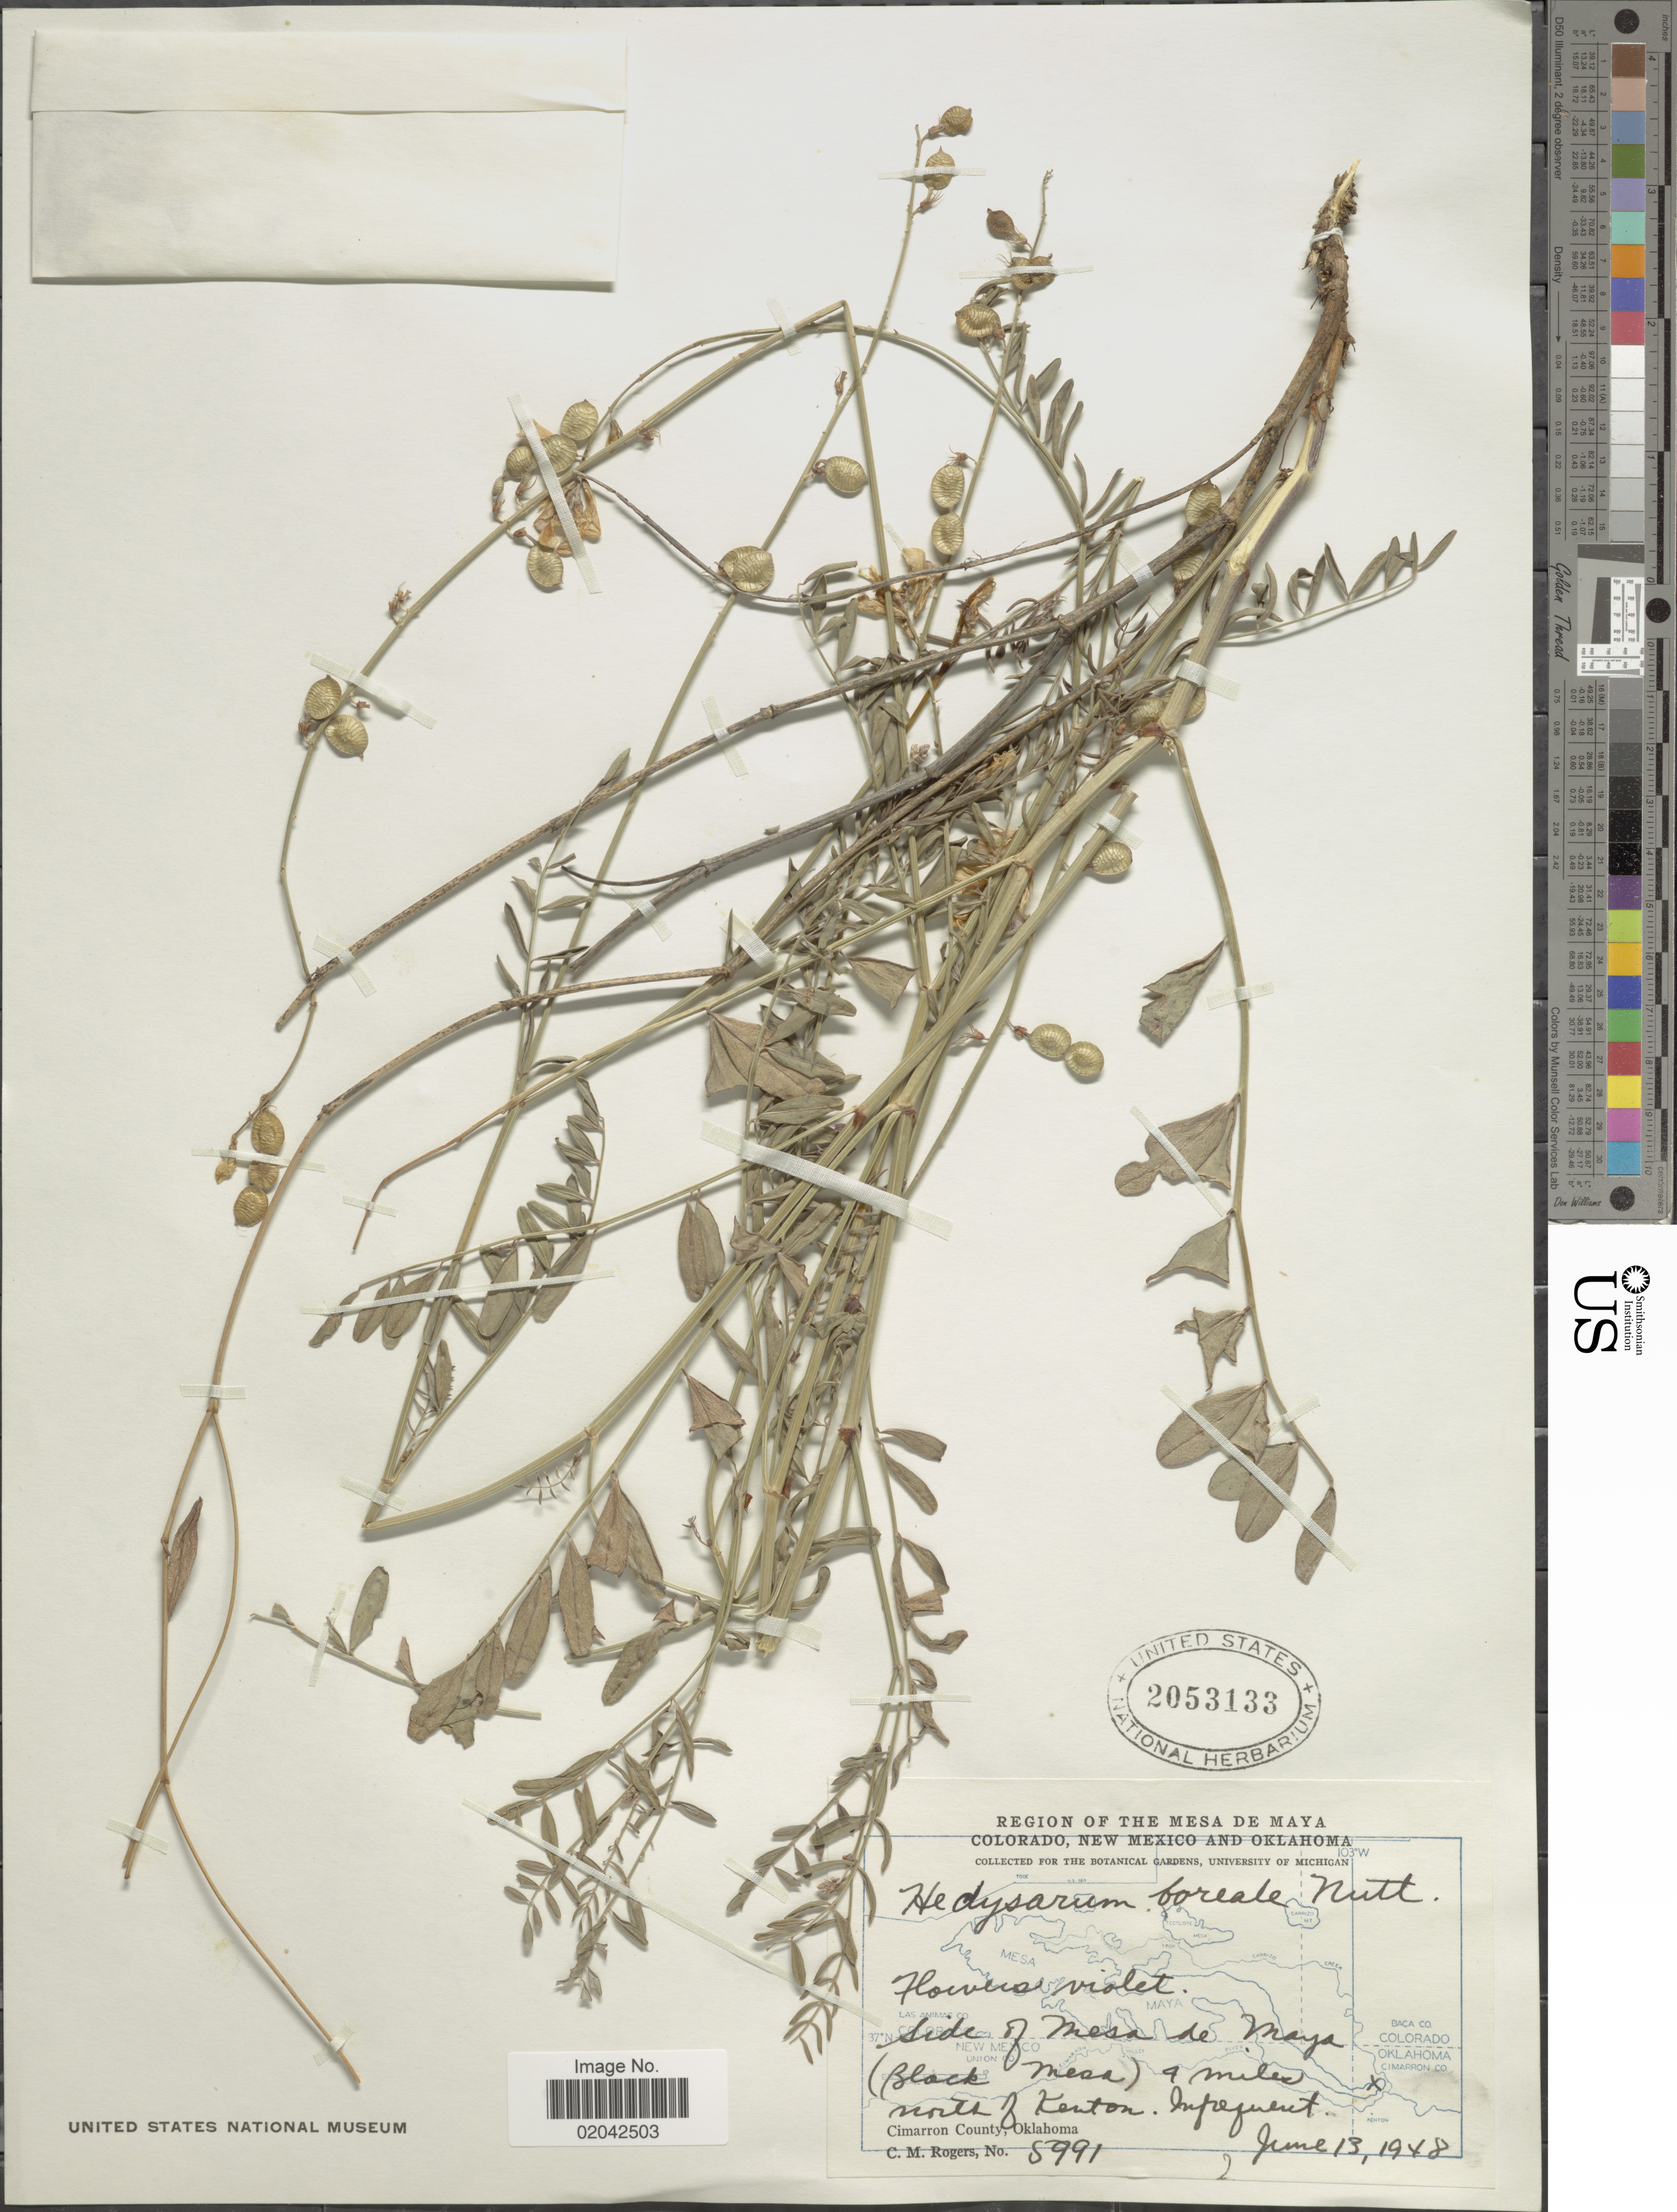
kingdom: Plantae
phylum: Tracheophyta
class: Magnoliopsida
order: Fabales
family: Fabaceae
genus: Hedysarum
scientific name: Hedysarum boreale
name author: Nutt.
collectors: C. M. Rogers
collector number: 5991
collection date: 1948-06-13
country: United States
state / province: Oklahoma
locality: Region of the Mesa de Maya, side of Mesa de Maya, Black Mesa, 4 miles north of Kenton, Cimarron County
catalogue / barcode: US 2053133